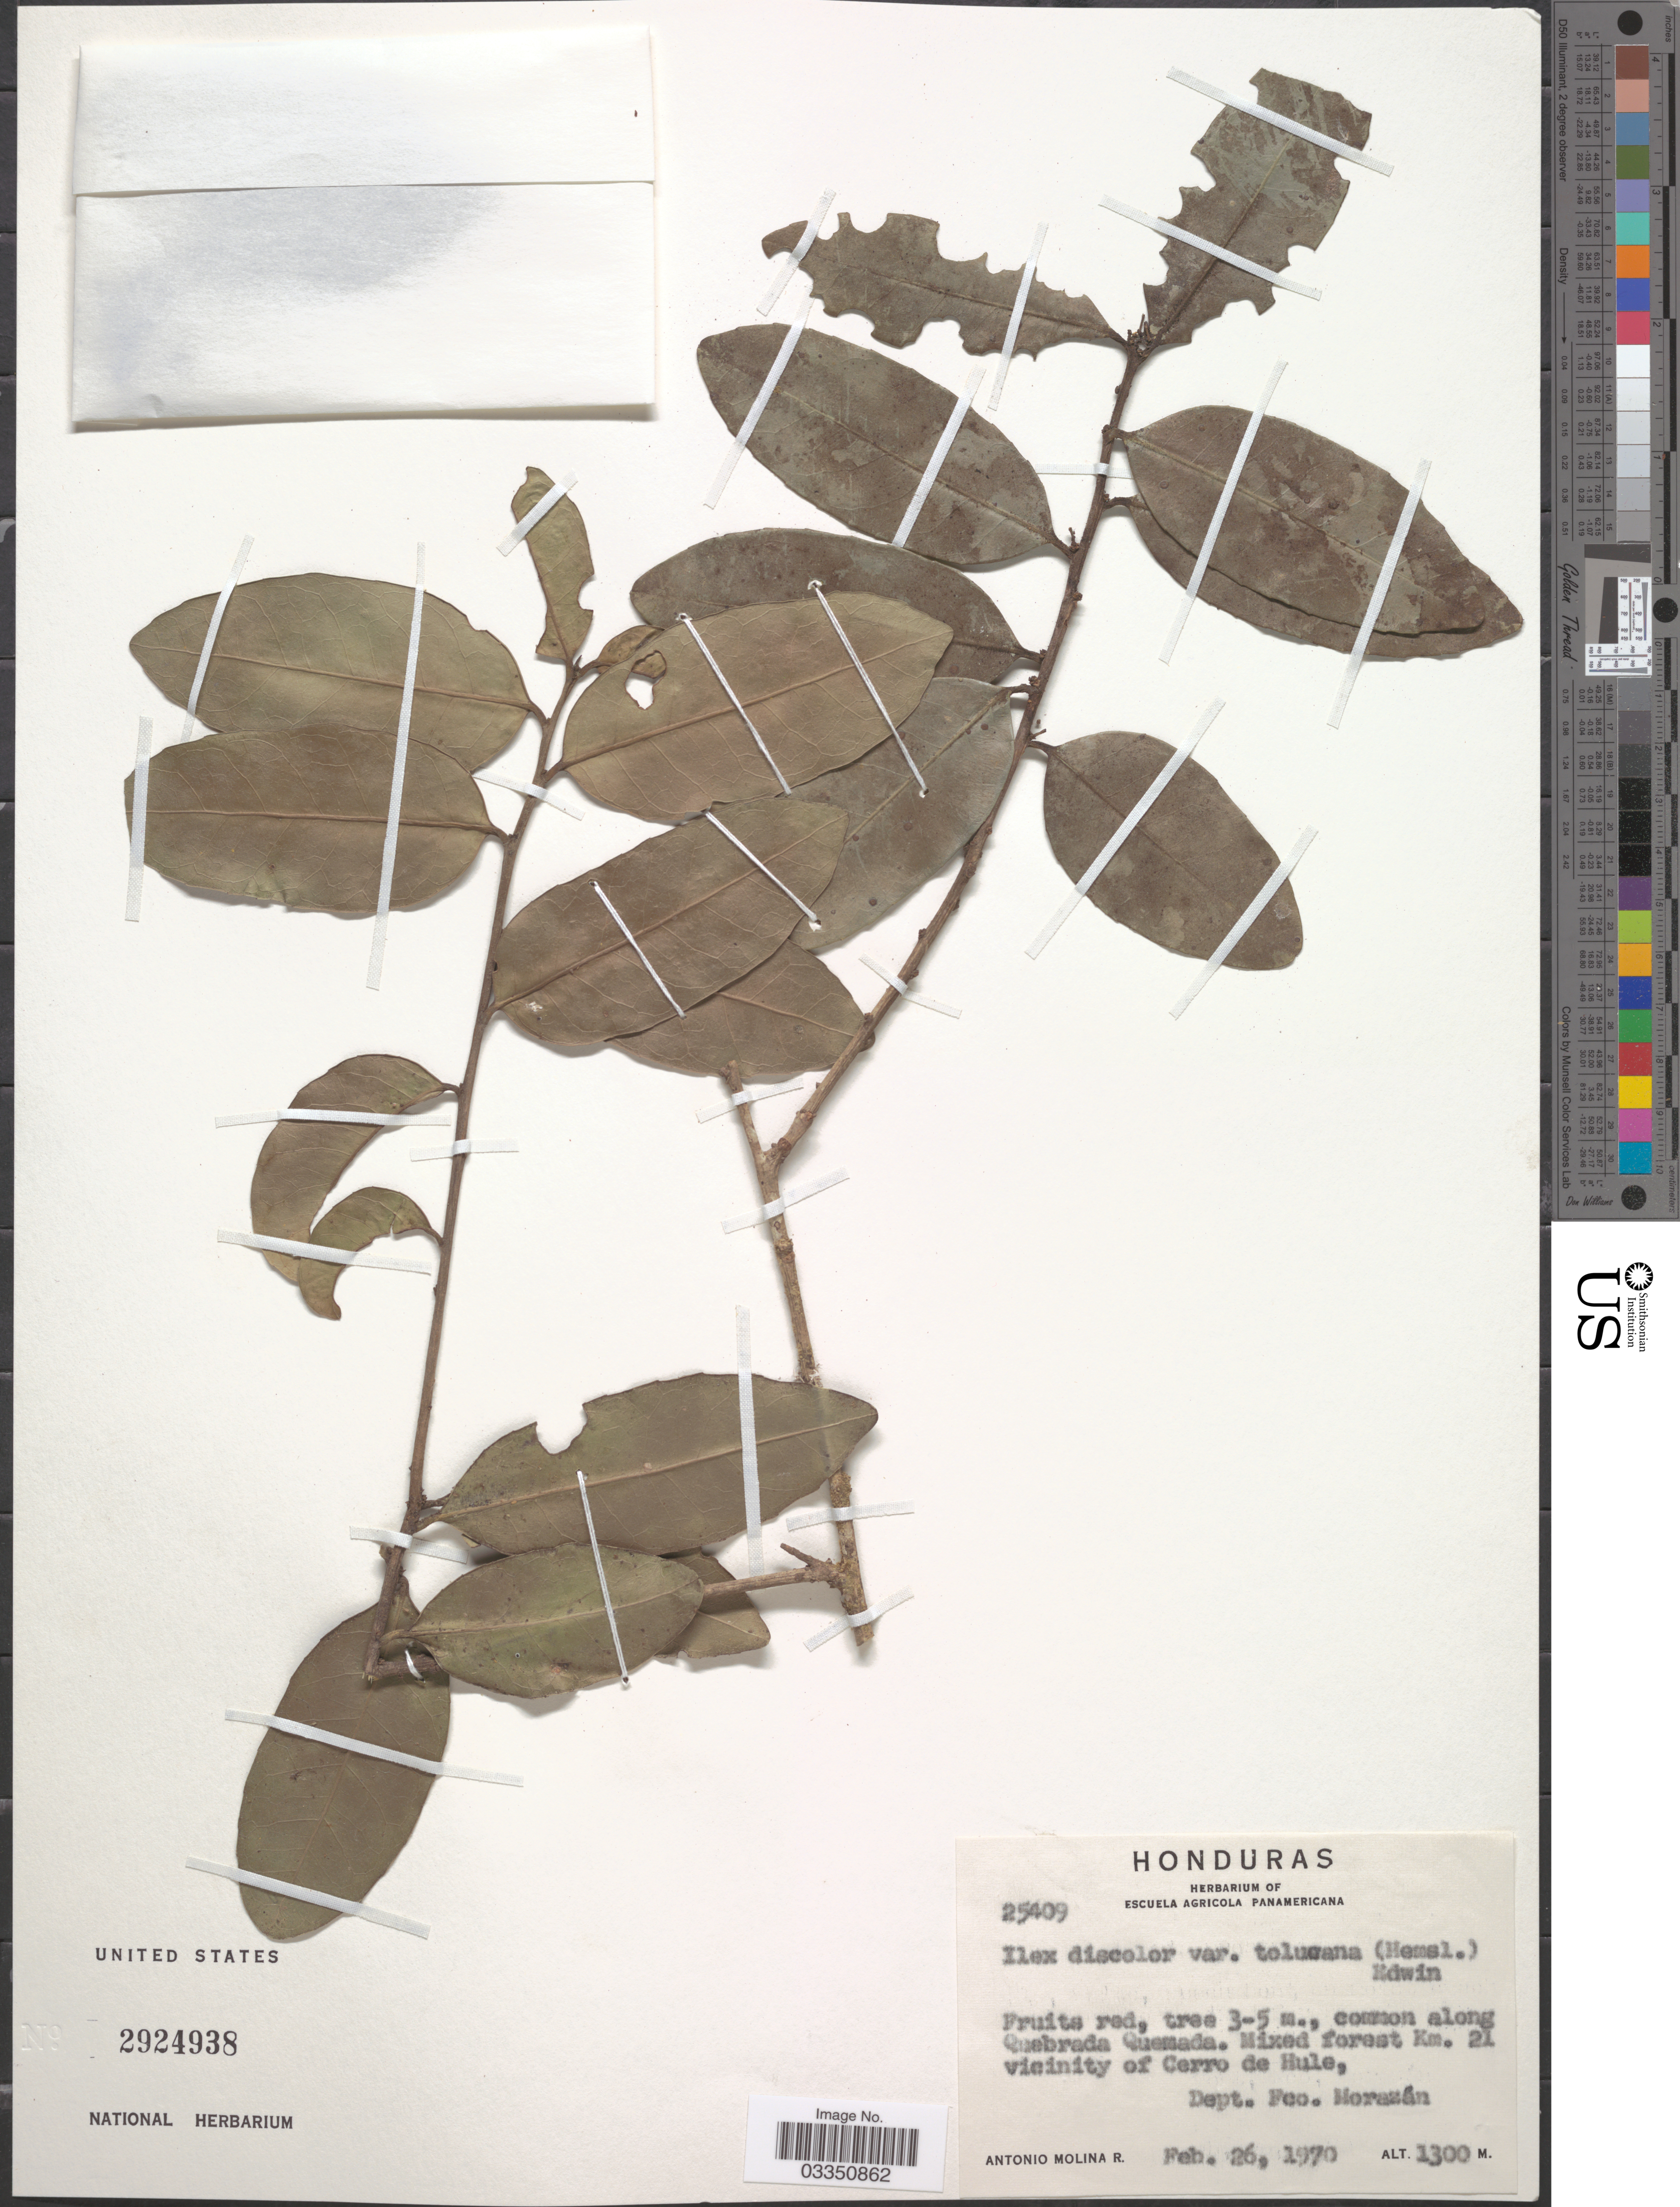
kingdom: Plantae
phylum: Tracheophyta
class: Magnoliopsida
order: Aquifoliales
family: Aquifoliaceae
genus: Ilex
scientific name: Ilex discolor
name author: Hemsl.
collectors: A. Molina R.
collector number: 25409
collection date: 1970-02-26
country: Honduras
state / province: Fco. Morazán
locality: Common along Quebrada Quemada. Mixed forest Km. 21 vicinity of Cerro de Hule, Dept. Fco. Morazán.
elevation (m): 1300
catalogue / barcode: US 2924938